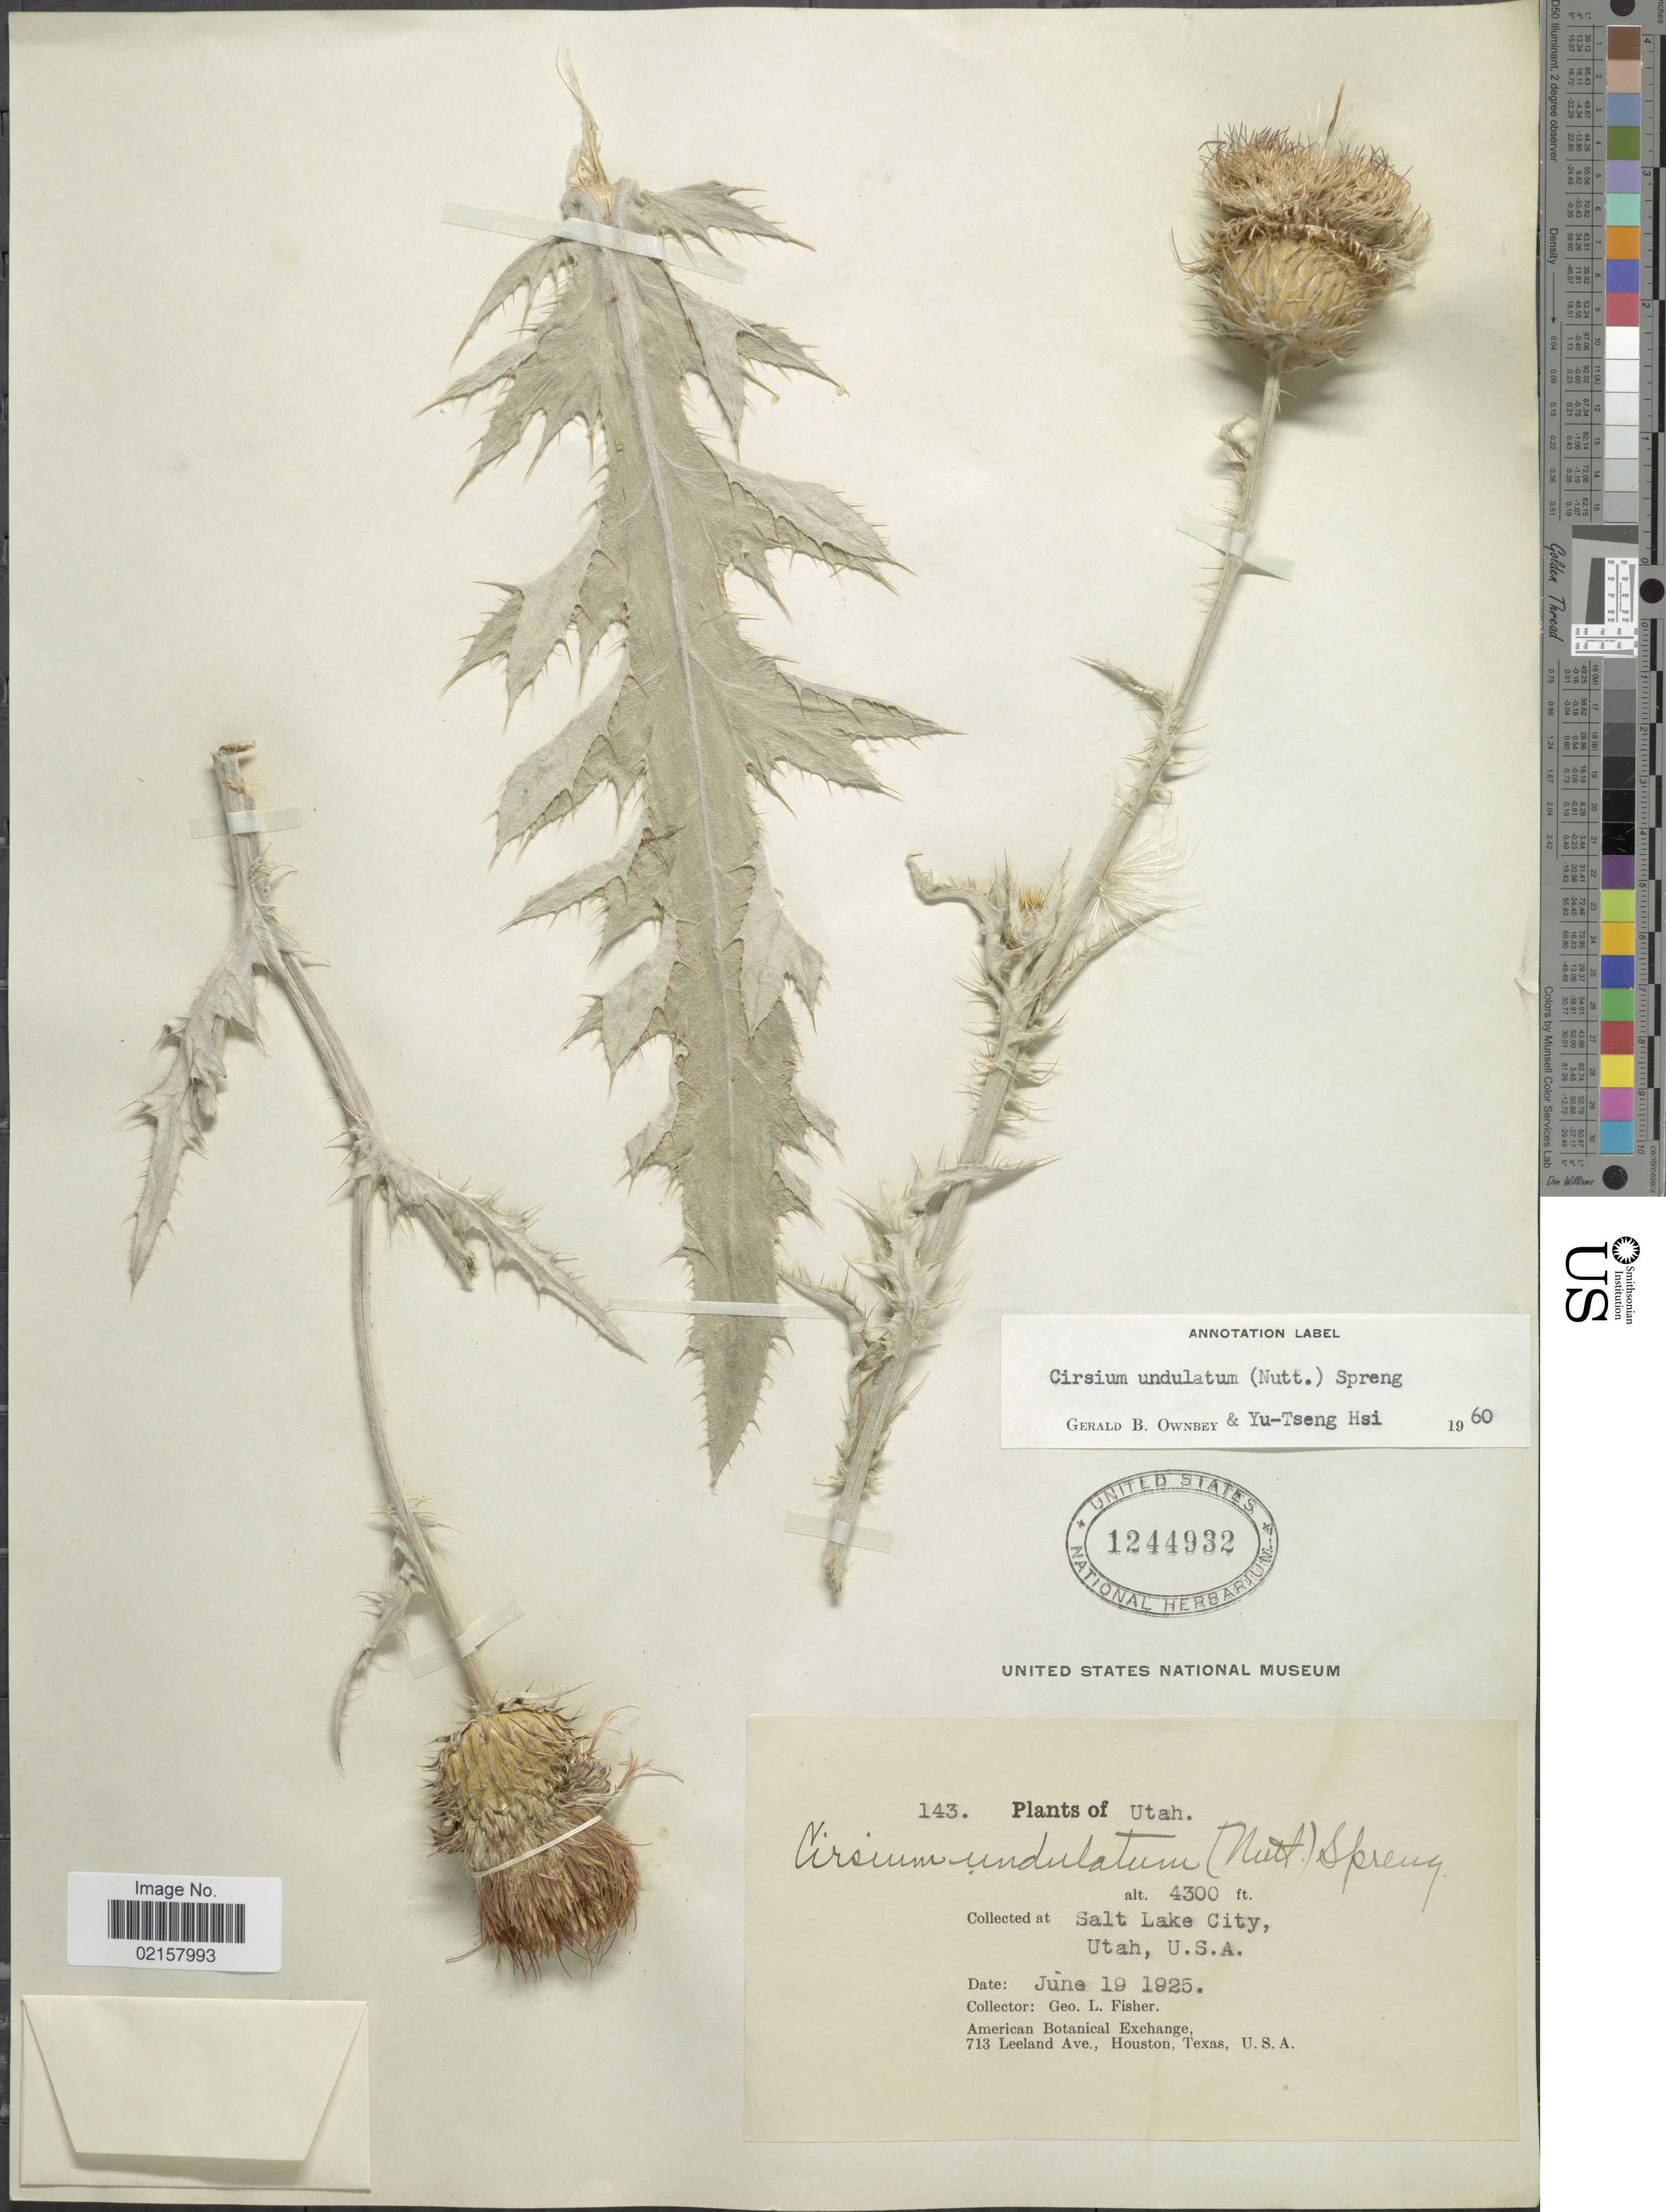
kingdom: Plantae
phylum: Tracheophyta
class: Magnoliopsida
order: Asterales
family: Asteraceae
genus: Cirsium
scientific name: Cirsium undulatum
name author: (Nutt.) Spreng.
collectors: G. L. Fisher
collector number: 143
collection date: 1925-06-19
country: United States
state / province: Utah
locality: Salt Lake City.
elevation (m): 1311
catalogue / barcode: US 1244932